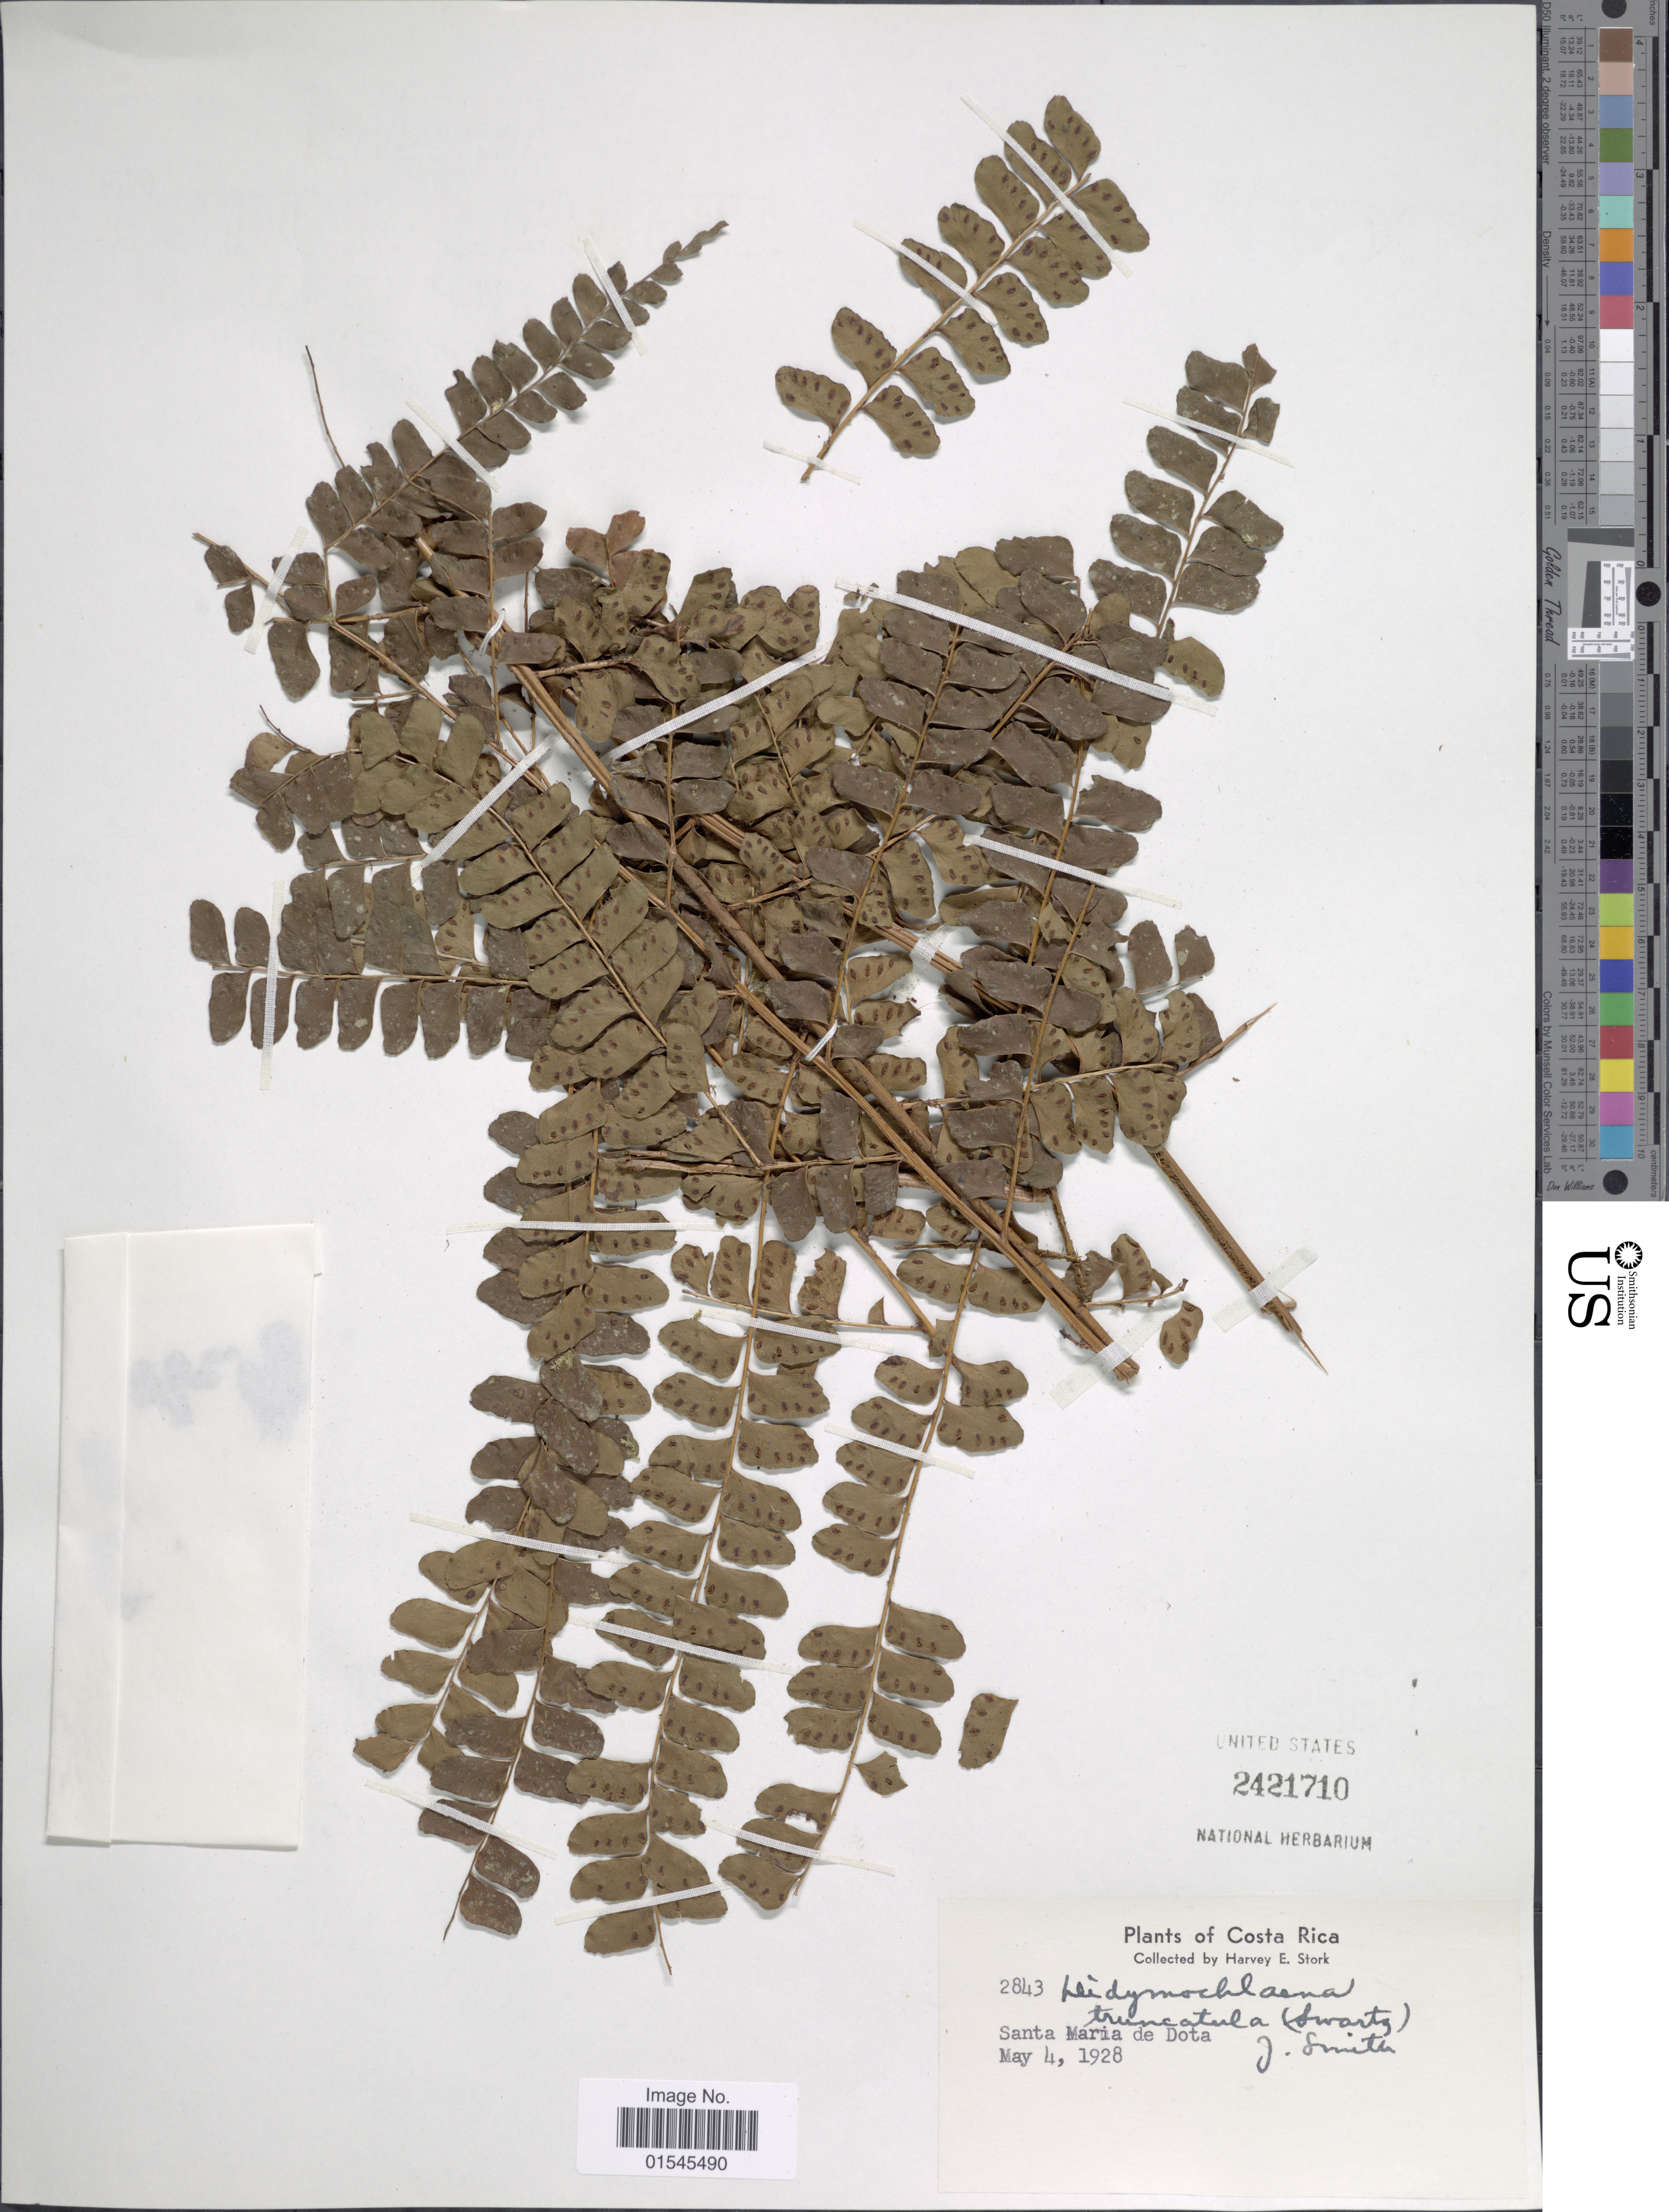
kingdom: Plantae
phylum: Tracheophyta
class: Polypodiopsida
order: Polypodiales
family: Didymochlaenaceae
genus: Didymochlaena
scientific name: Didymochlaena truncatula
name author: (Sw.) J. Sm.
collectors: H. E. Stork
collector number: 2843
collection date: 1928-05-04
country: Costa Rica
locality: Santa Maria de Dota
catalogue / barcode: US 2421710